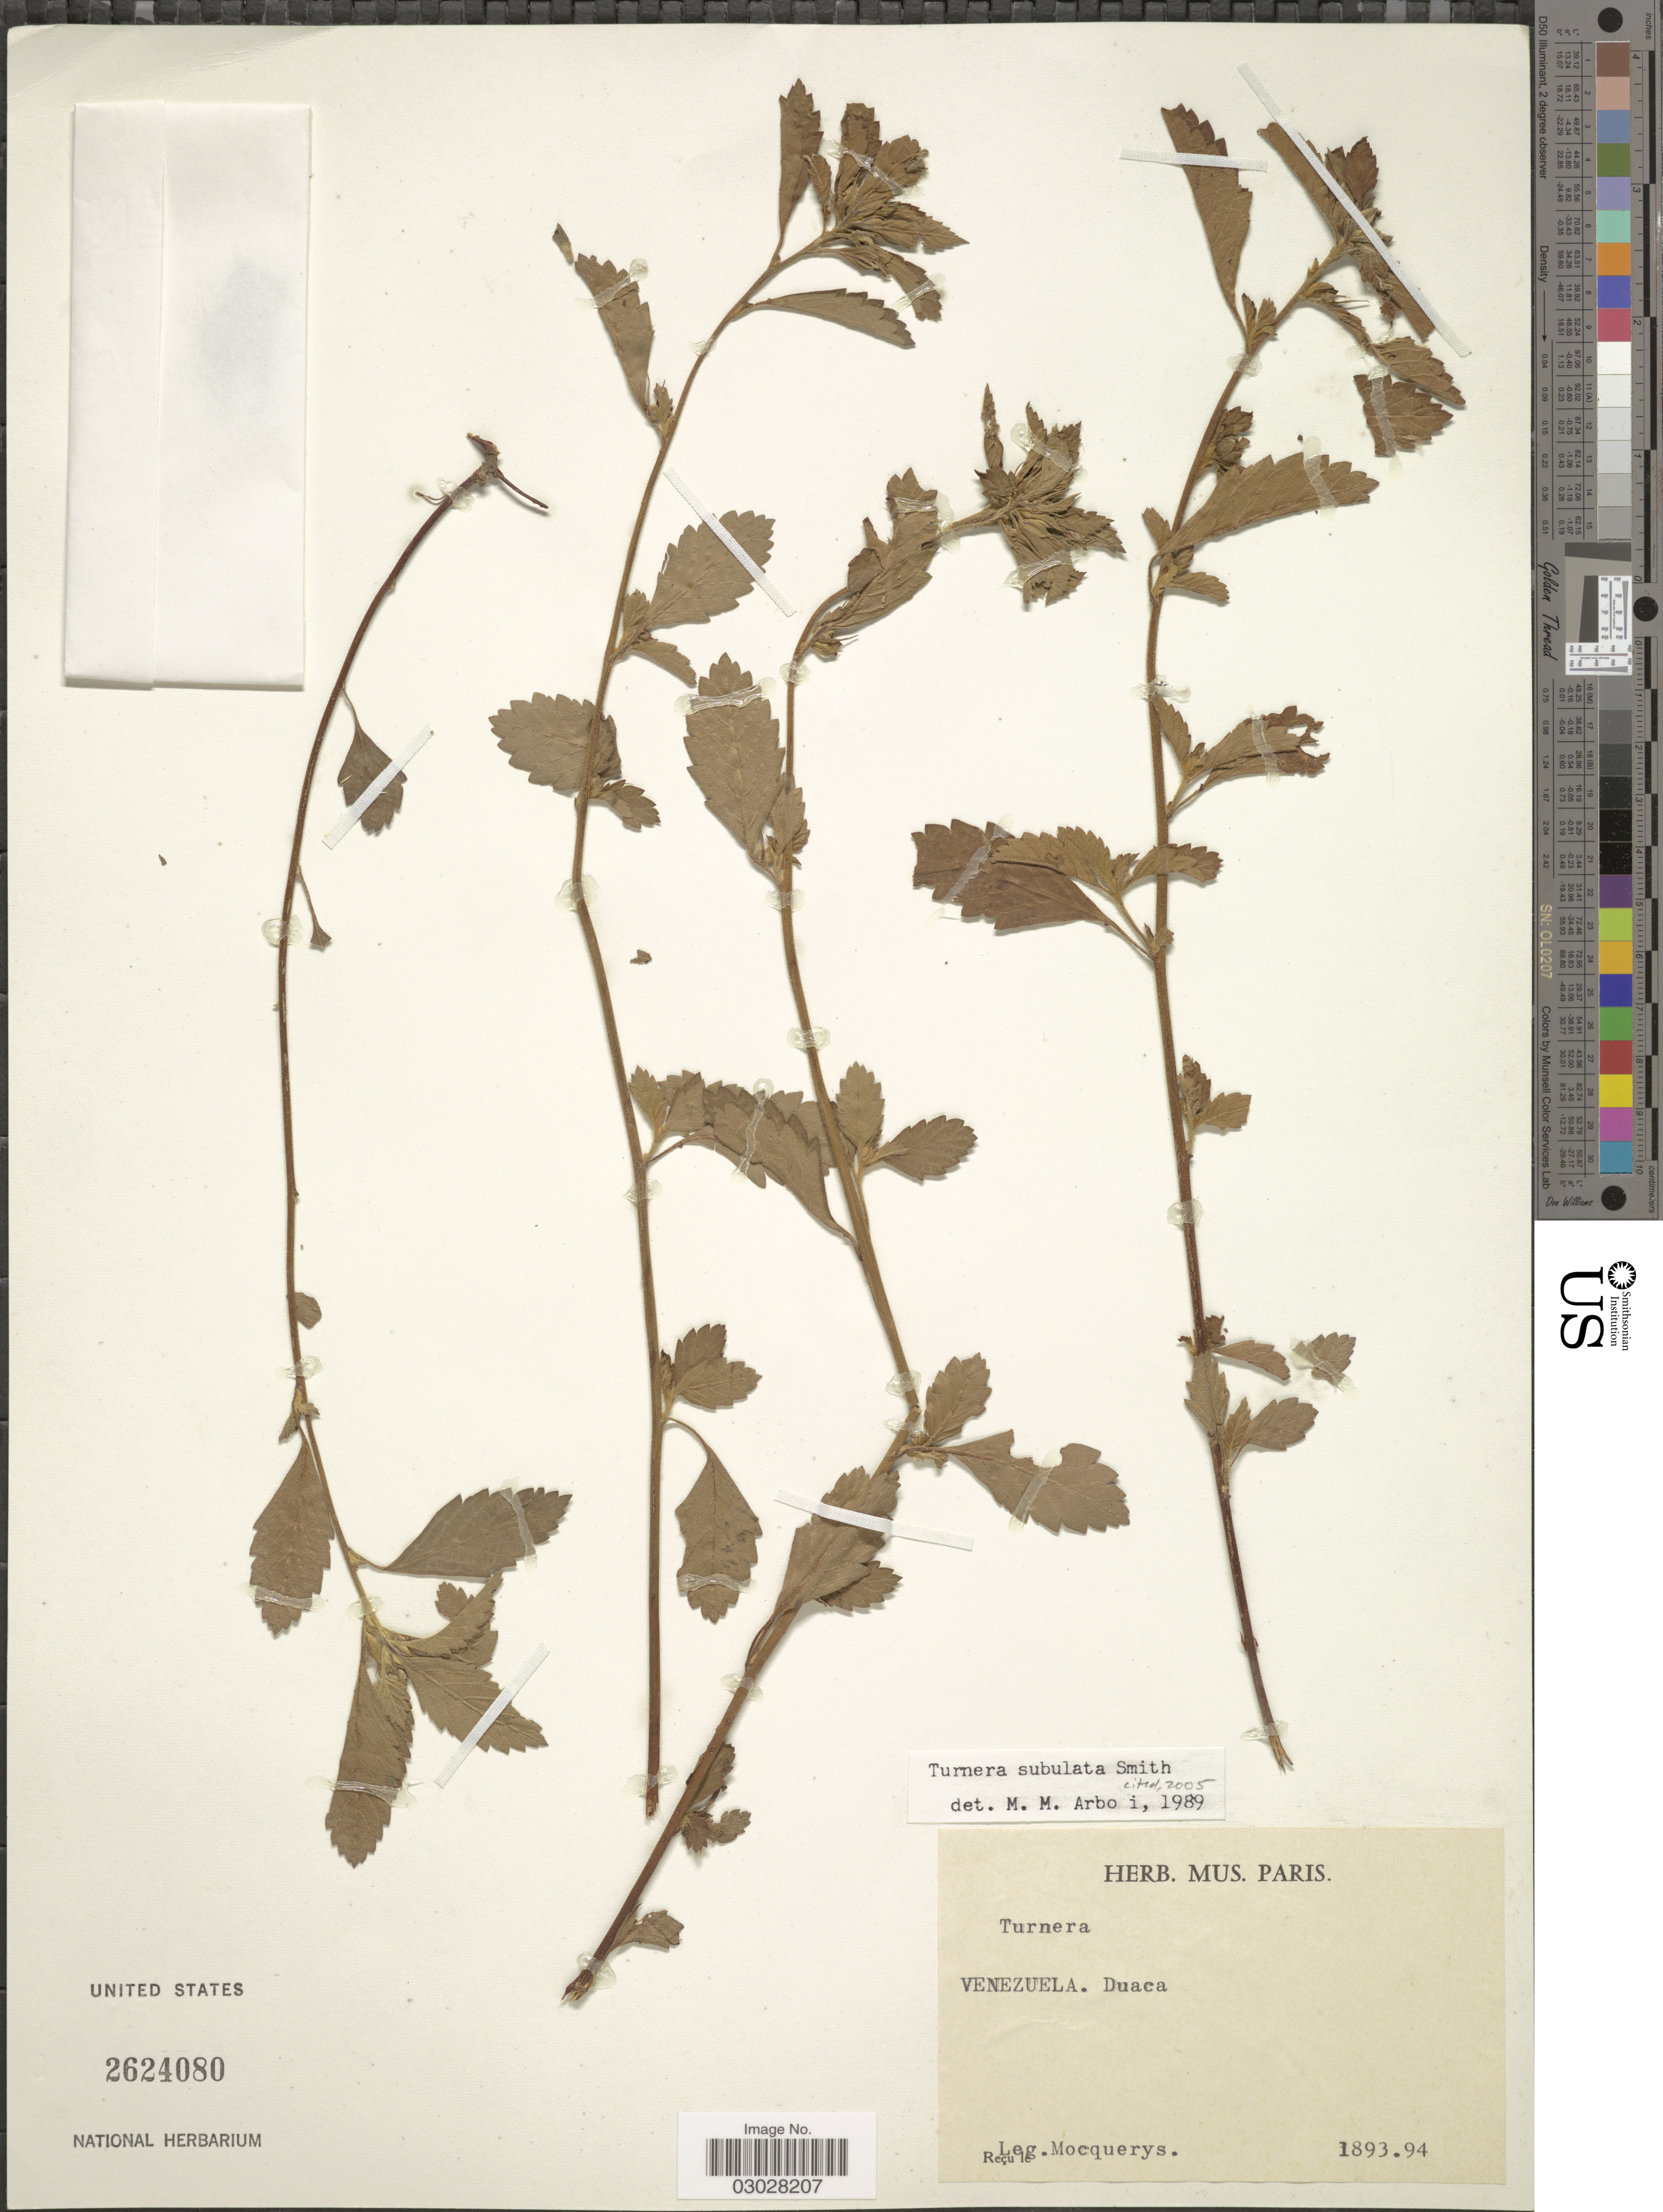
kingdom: Plantae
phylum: Tracheophyta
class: Magnoliopsida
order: Malpighiales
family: Turneraceae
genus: Turnera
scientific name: Turnera subulata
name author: Sm.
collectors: A. Mocquerys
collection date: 1893/1894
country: Venezuela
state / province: Lara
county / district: Crespo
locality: Duaca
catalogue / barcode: US 2624080